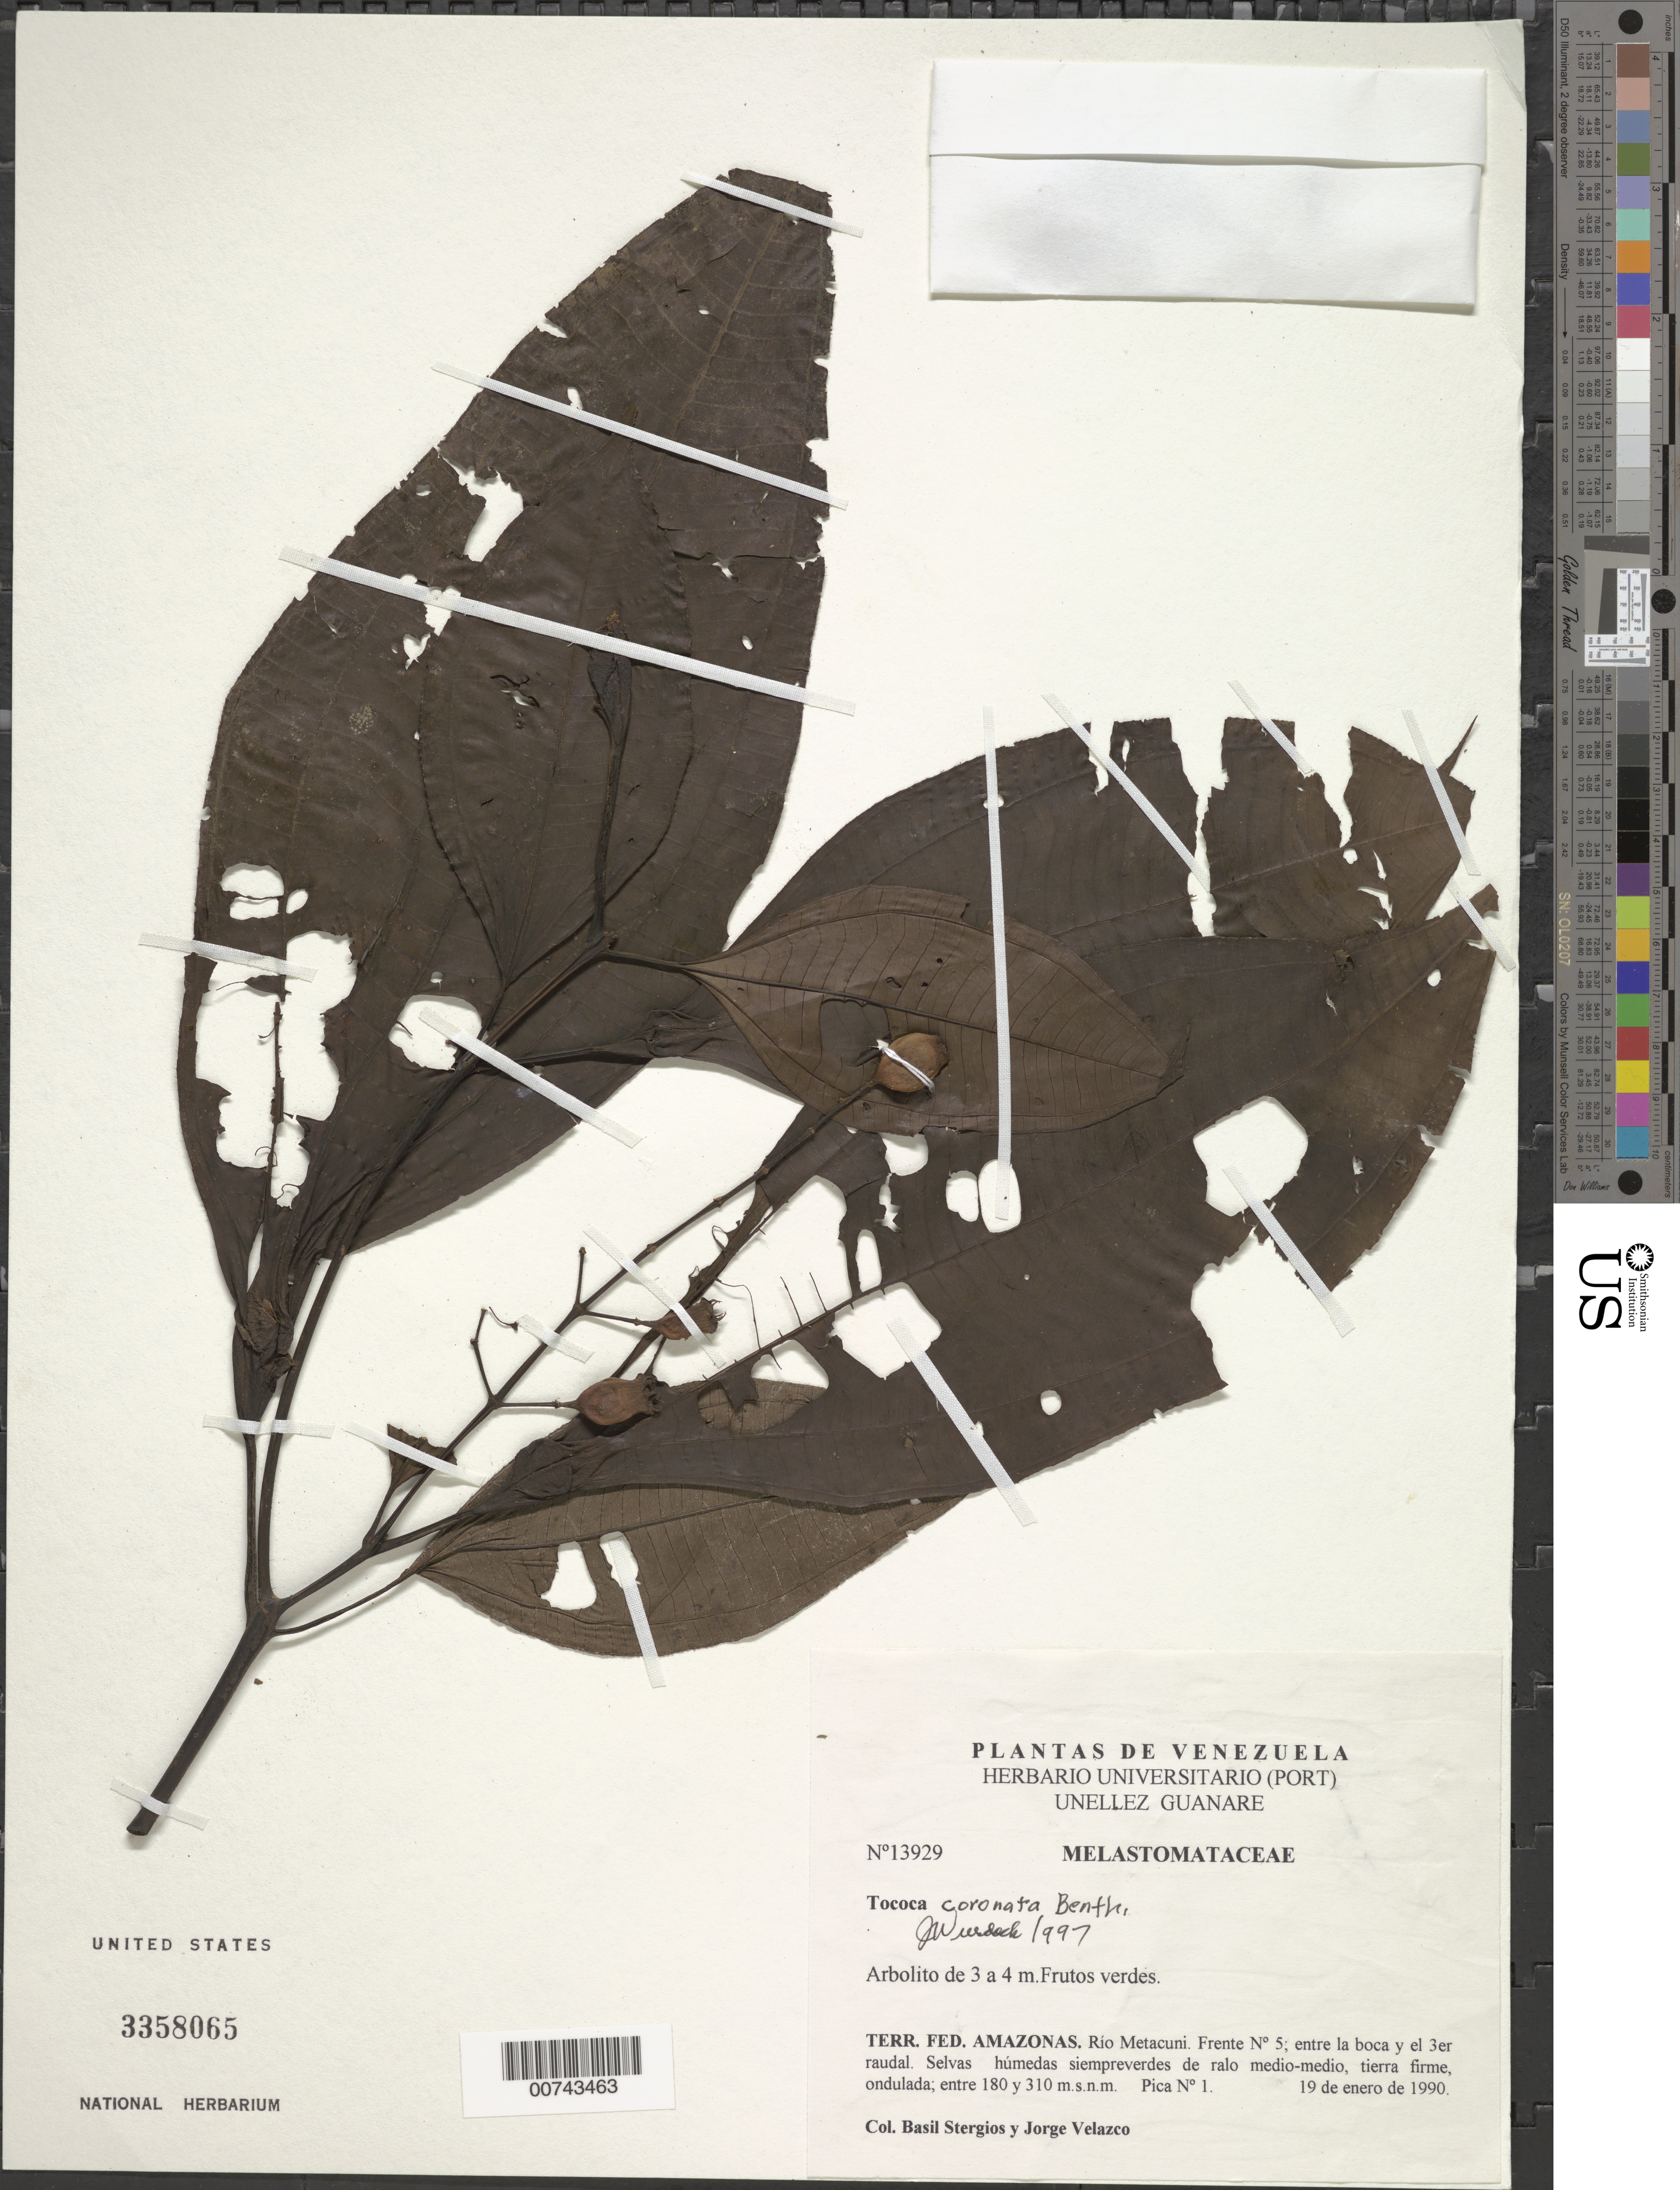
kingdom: Plantae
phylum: Tracheophyta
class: Magnoliopsida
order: Myrtales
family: Melastomataceae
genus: Tococa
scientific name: Tococa coronata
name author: Benth.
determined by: Wurdack, John J., (US), US (UNITED STATES)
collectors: B. G. Stergios & J. Velazco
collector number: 13929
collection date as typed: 19-Jan-90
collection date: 1990-01-19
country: Venezuela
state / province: Amazonas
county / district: Alto Orinoco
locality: Río Metacuni, Frente No. 5, entre la boca y el 3er raudal; pica N°1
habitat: Selvas húmedas siempre-verdes de ralo medio-medio, tierra firme, ondulada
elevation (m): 180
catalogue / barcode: US 3358065